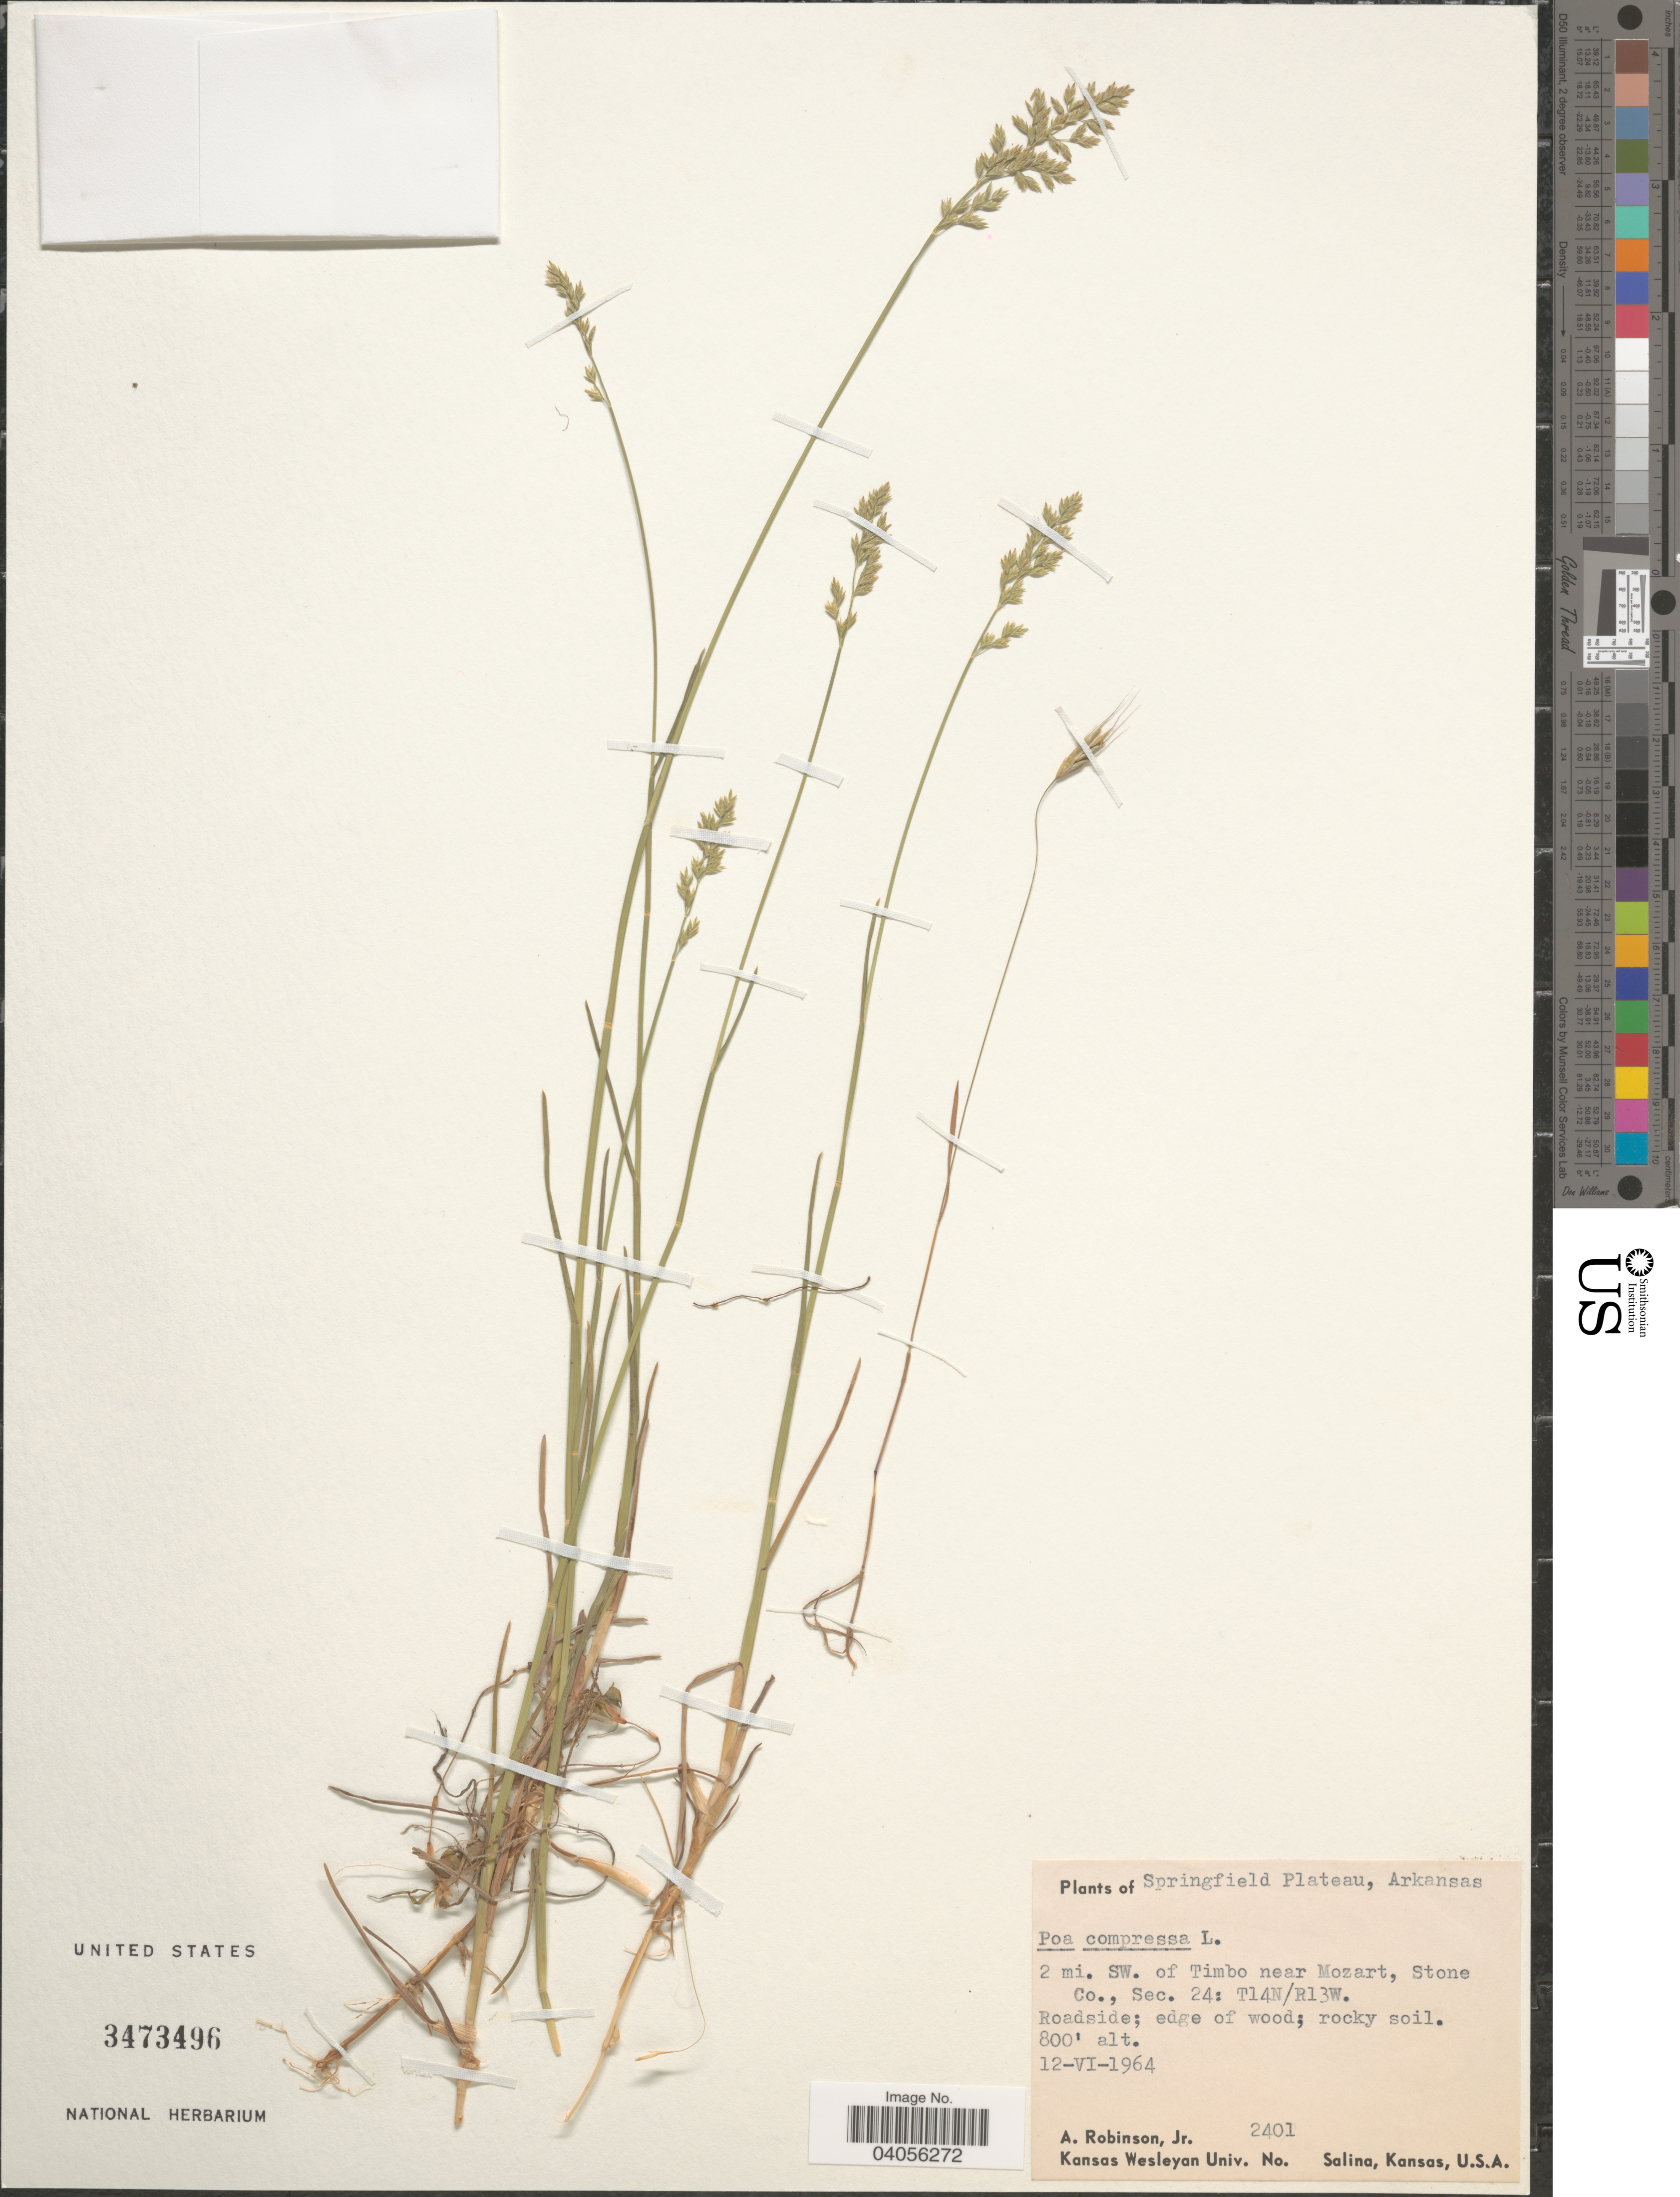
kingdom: Plantae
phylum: Tracheophyta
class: Liliopsida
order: Poales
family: Poaceae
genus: Poa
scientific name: Poa compressa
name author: L.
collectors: A. Robinson Jr.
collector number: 2401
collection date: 1964-06-12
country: United States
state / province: Arkansas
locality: Springfield Plateau. 2 mi. SW. of Timbo near Mozart, Stone Co., Sec. 24: T14N/R13W.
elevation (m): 244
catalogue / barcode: US 3473496